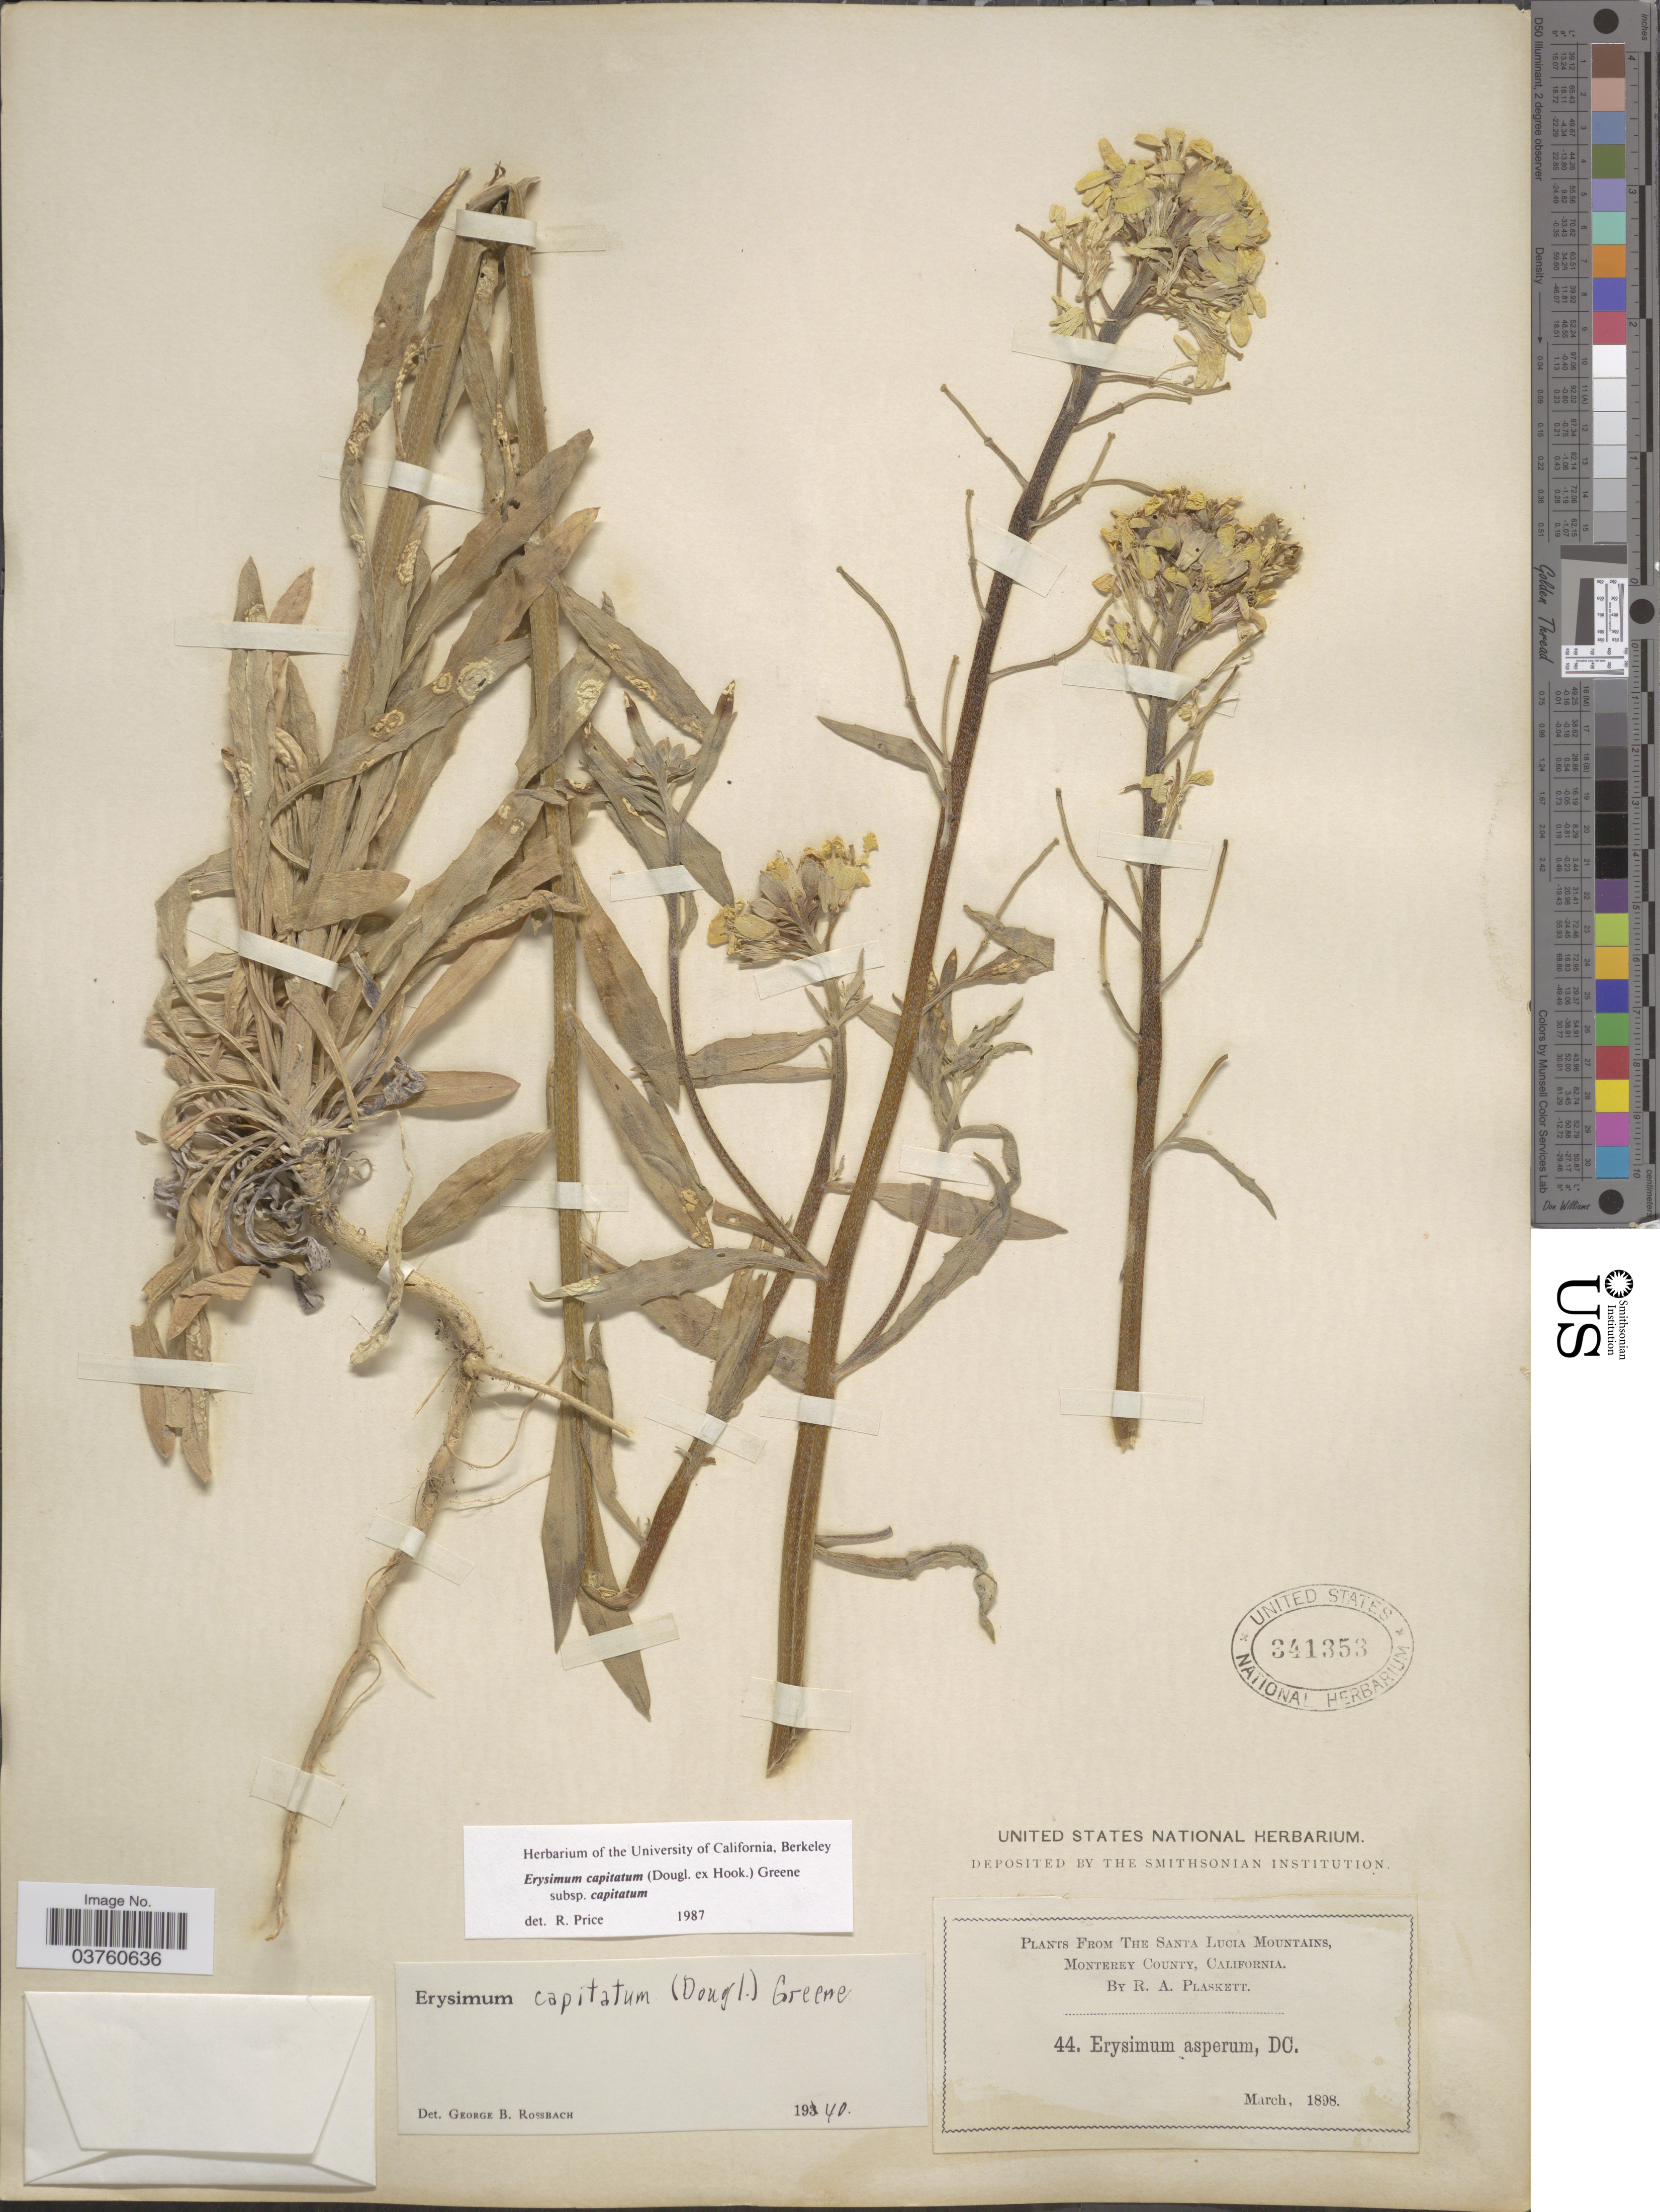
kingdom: Plantae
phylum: Tracheophyta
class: Magnoliopsida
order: Brassicales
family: Brassicaceae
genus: Erysimum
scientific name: Erysimum capitatum subsp. capitatum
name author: (Douglas ex Hook.) Greene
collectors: R. Plaskett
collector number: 44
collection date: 1898-03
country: United States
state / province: California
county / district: Monterey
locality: Santa Lucia Mountains, Monterey County.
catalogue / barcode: US 341353